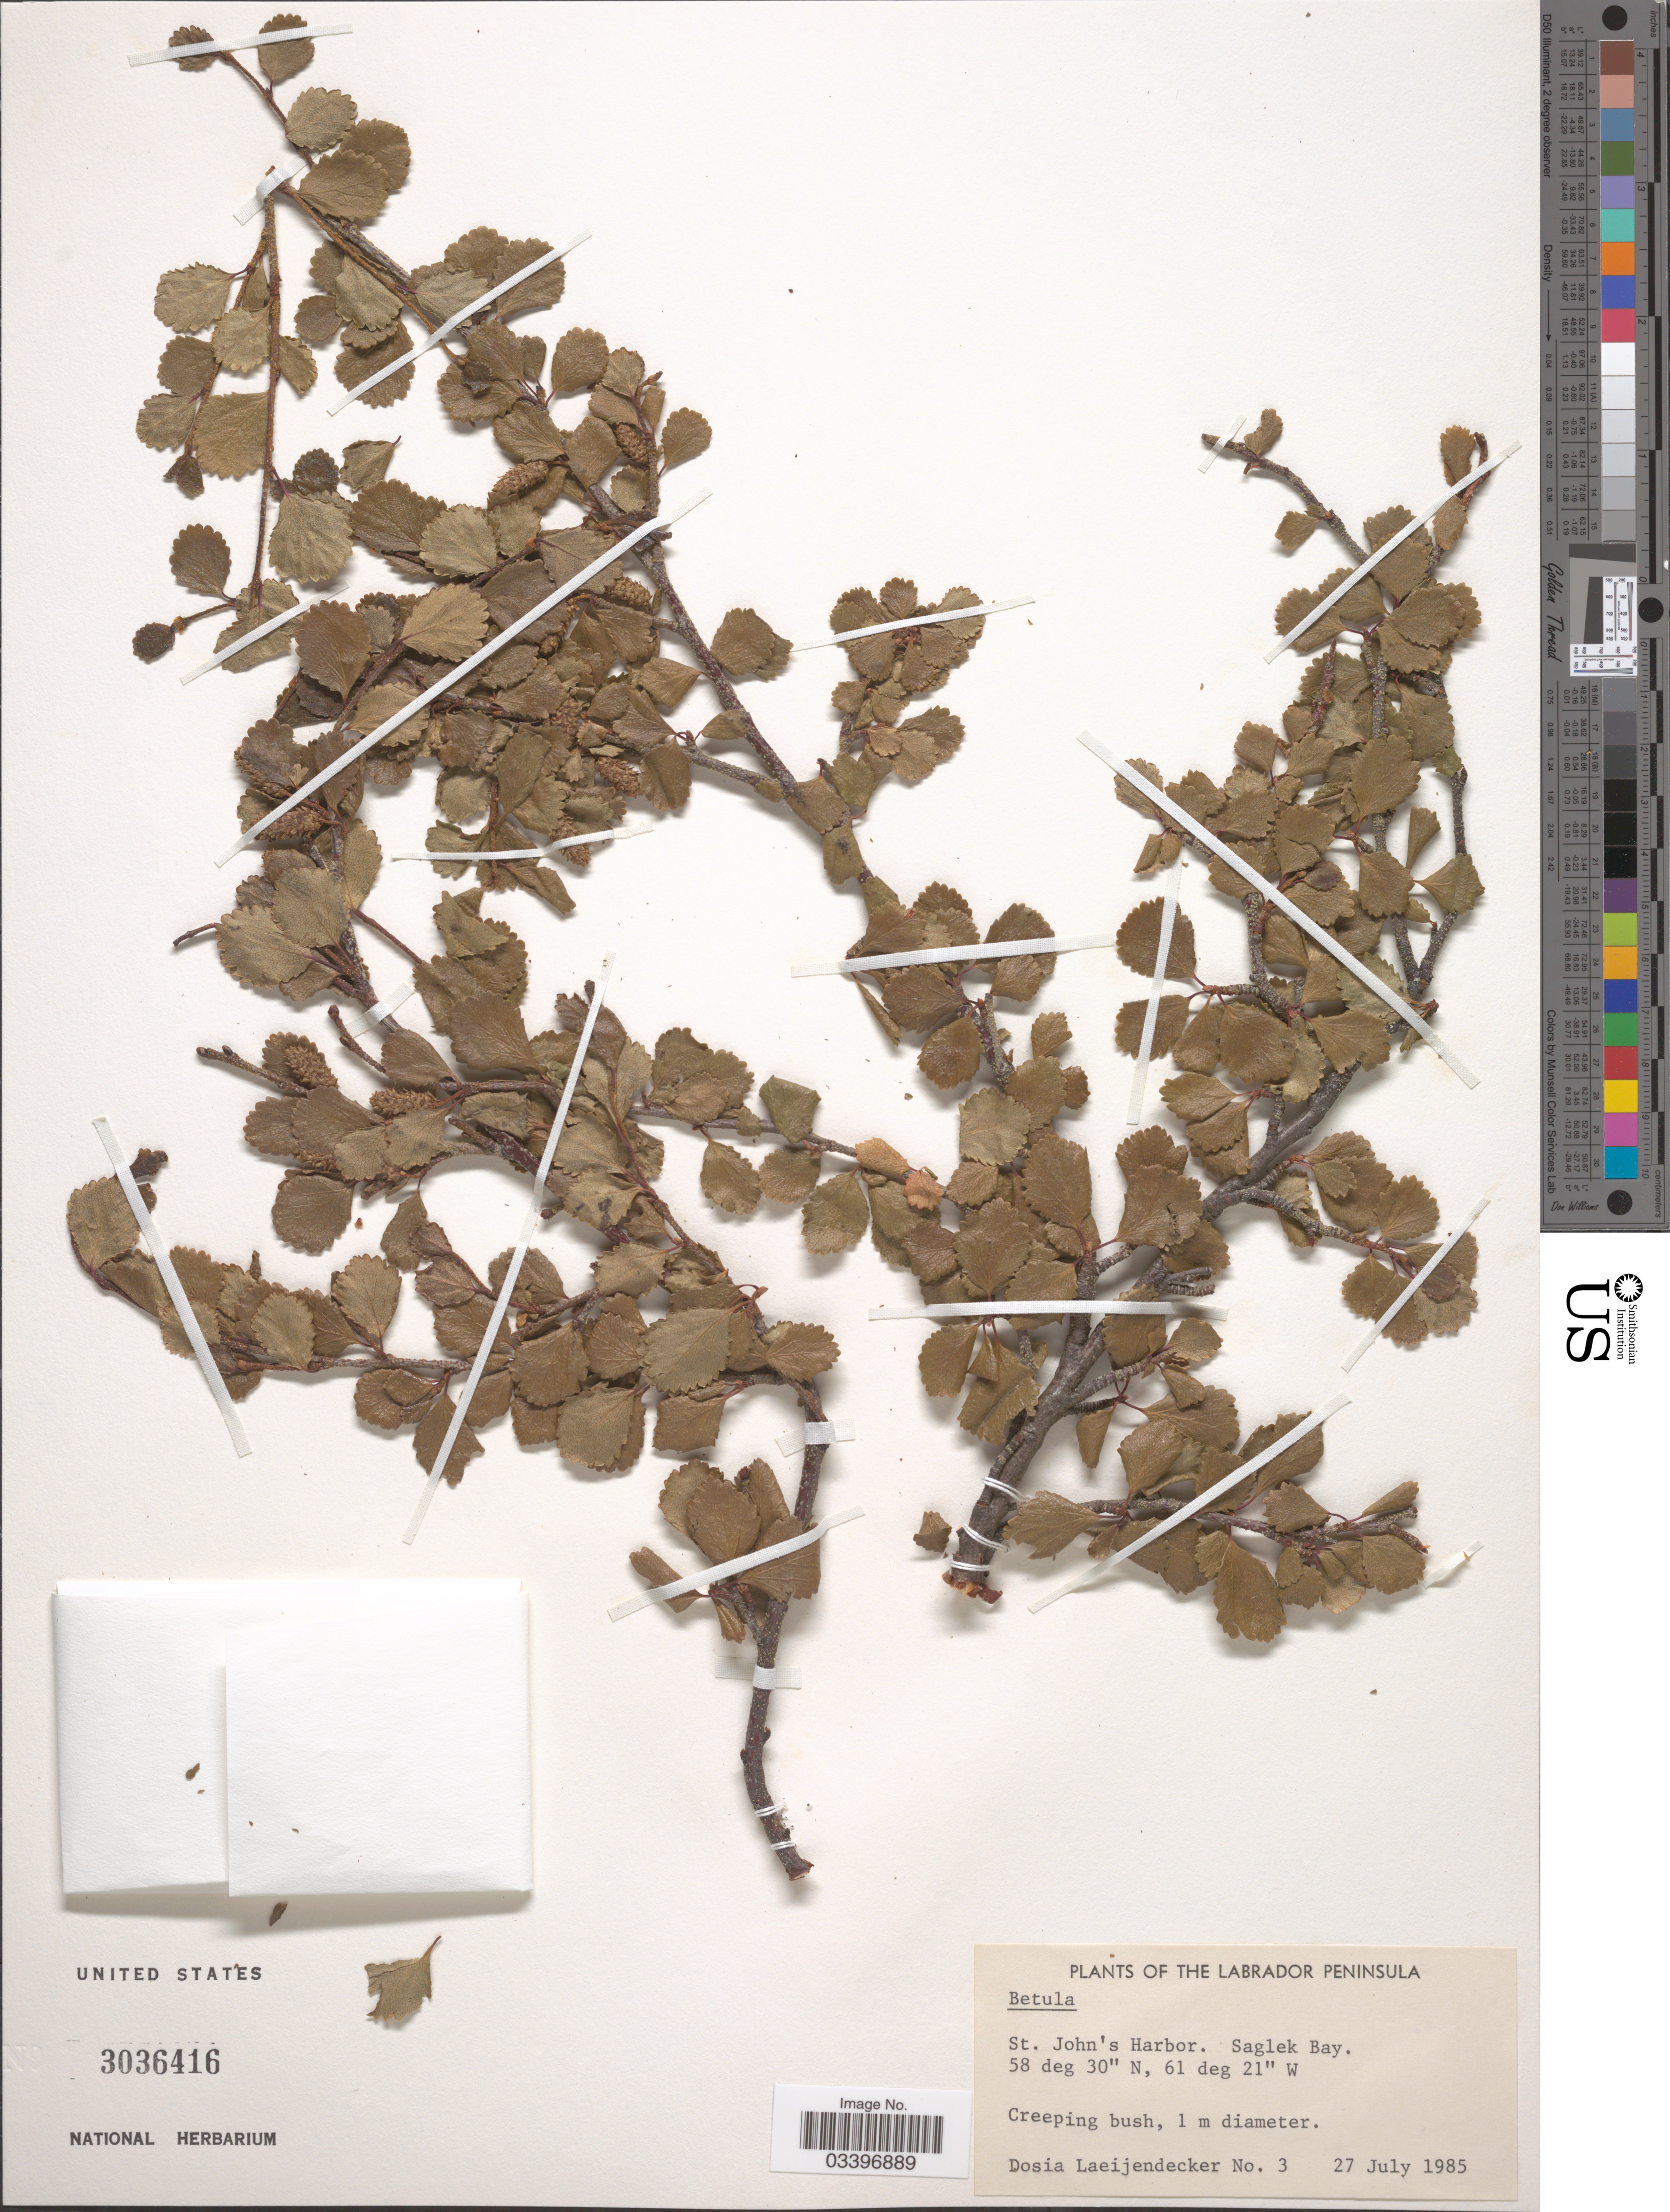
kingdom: Plantae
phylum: Tracheophyta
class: Magnoliopsida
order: Fagales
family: Betulaceae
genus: Betula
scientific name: Betula sp.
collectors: D. Laeijendecker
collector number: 3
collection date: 1985-07-27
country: Canada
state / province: Newfoundland and Labrador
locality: The Labrador. St. John's Harbor. Saglek Bay.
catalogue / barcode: US 3036416